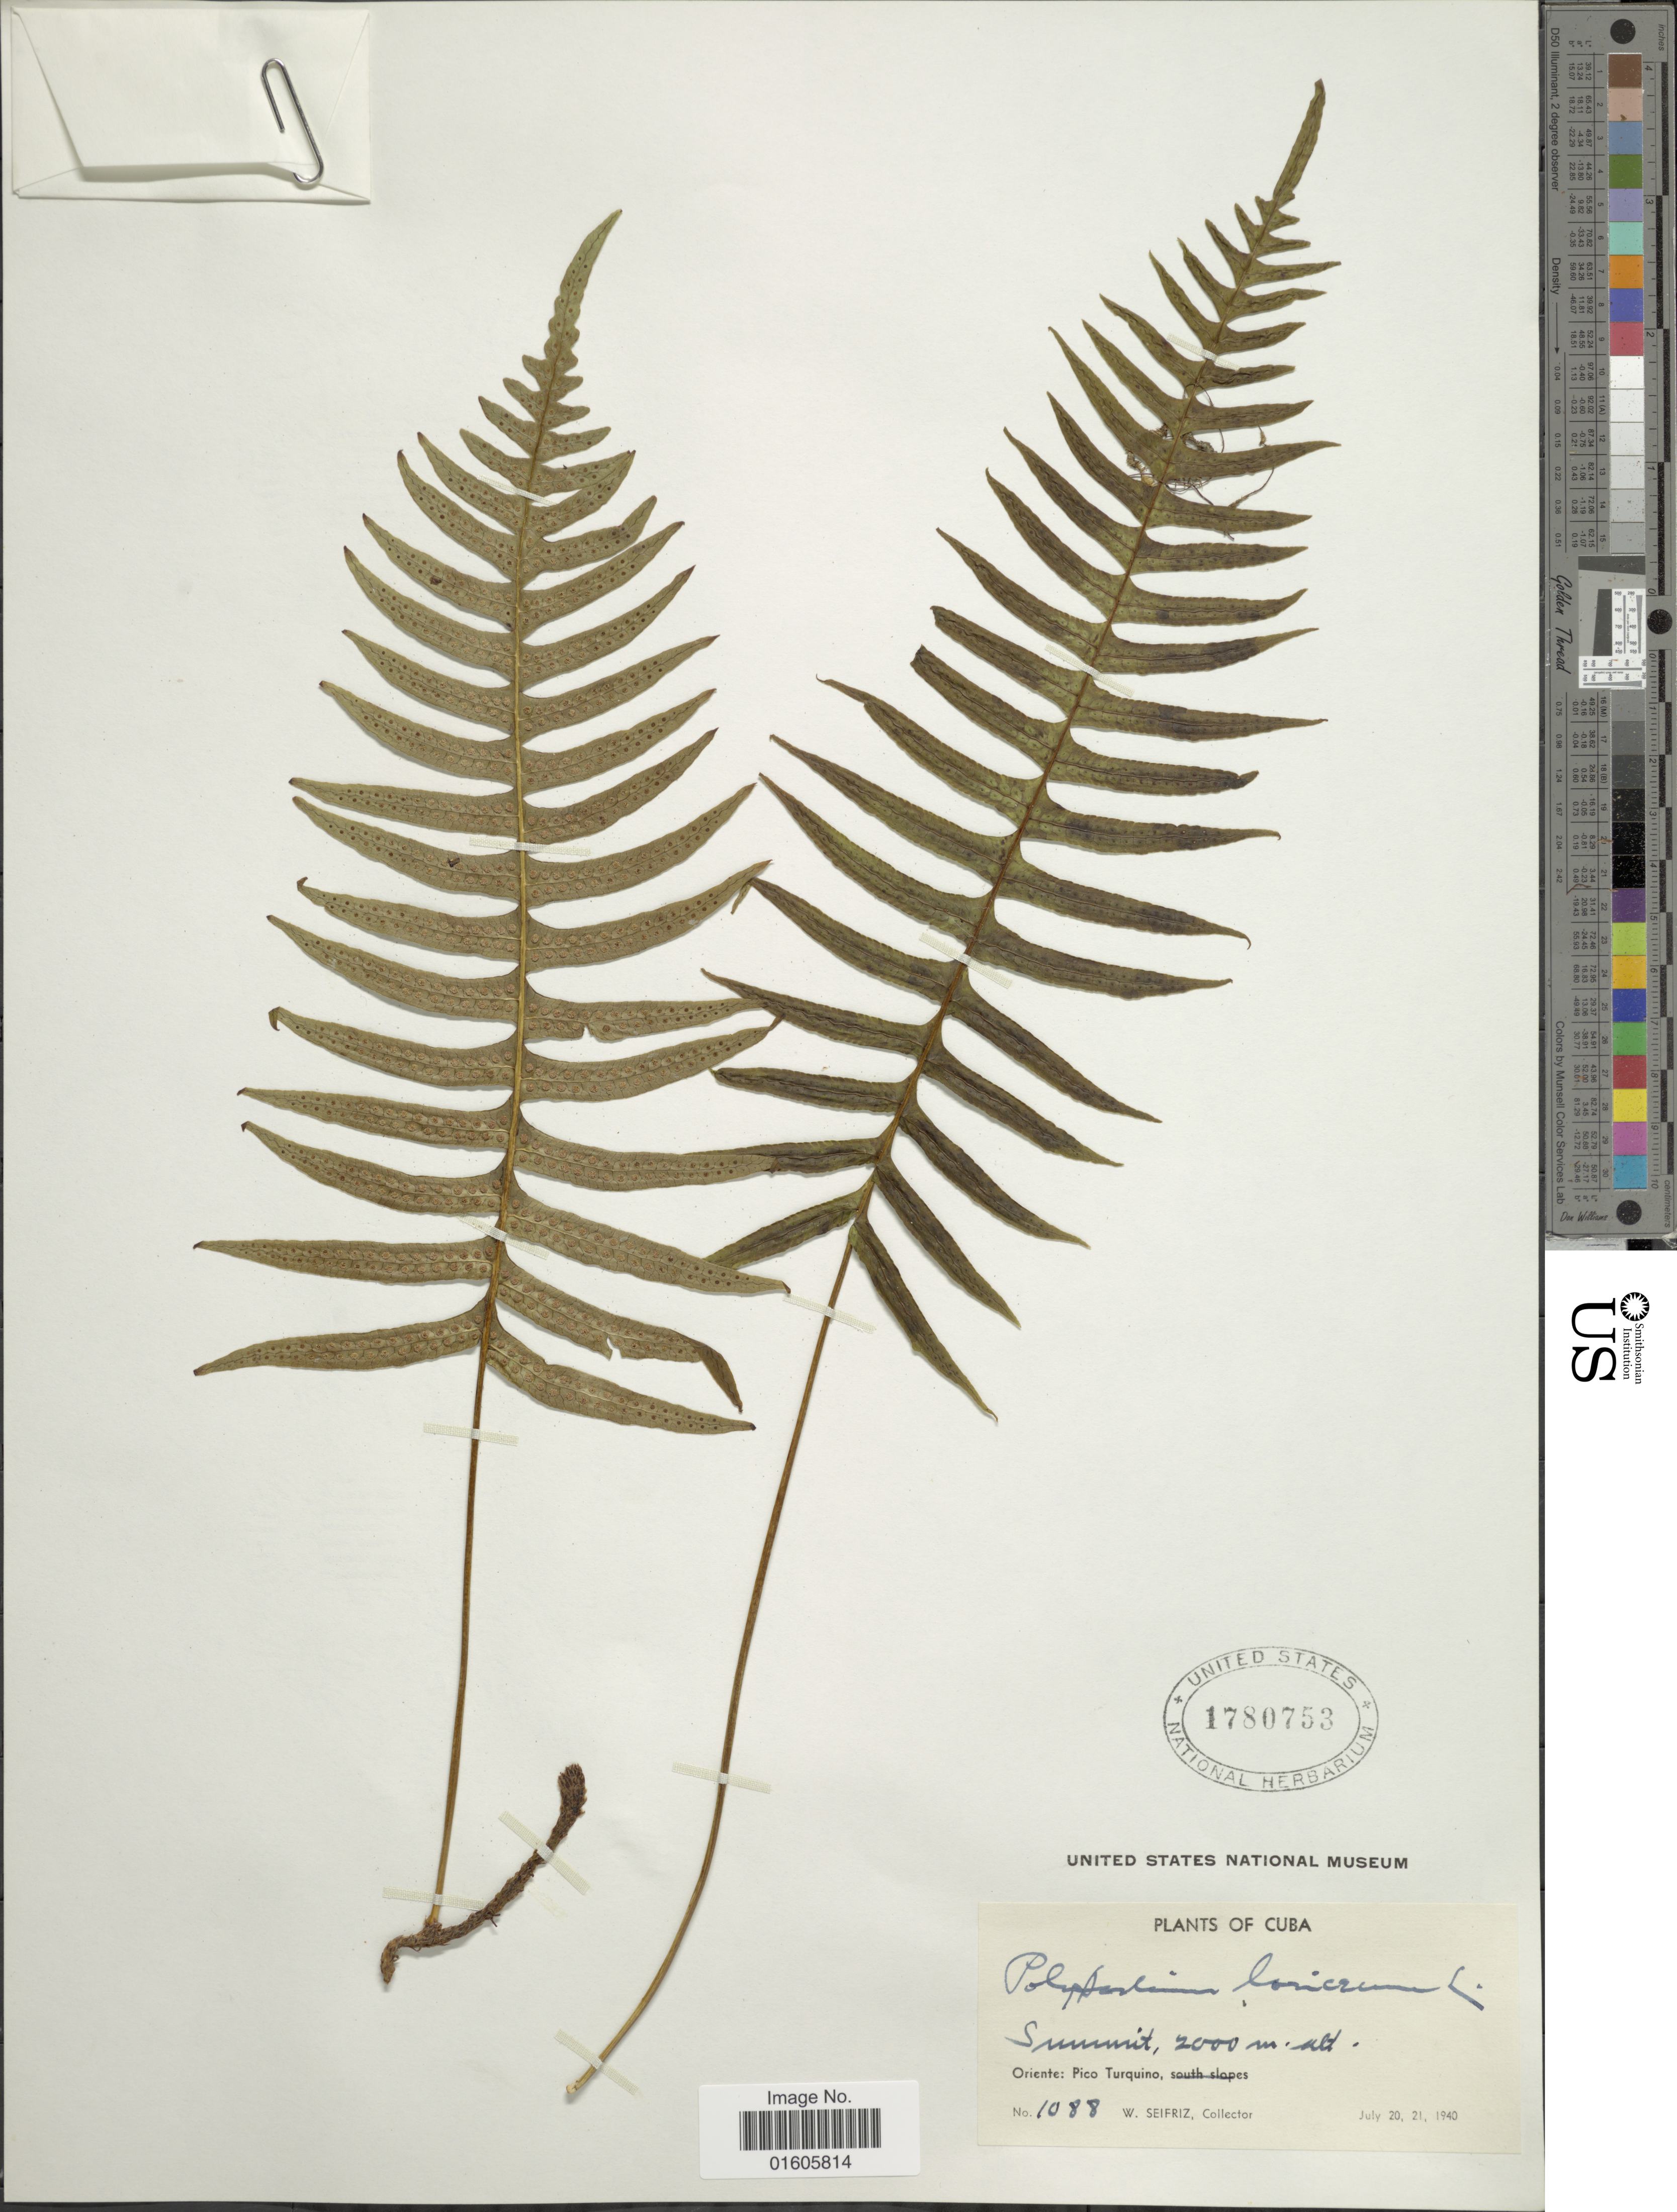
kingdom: Plantae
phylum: Tracheophyta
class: Polypodiopsida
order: Polypodiales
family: Polypodiaceae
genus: Serpocaulon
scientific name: Serpocaulon loriceum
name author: (L.) A.R. Sm.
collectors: W. Seifriz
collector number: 1088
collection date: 1940-07-20/1940-07-21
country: Cuba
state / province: Oriente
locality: Oriente: Pico Turquino.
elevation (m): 2000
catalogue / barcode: US 1780753